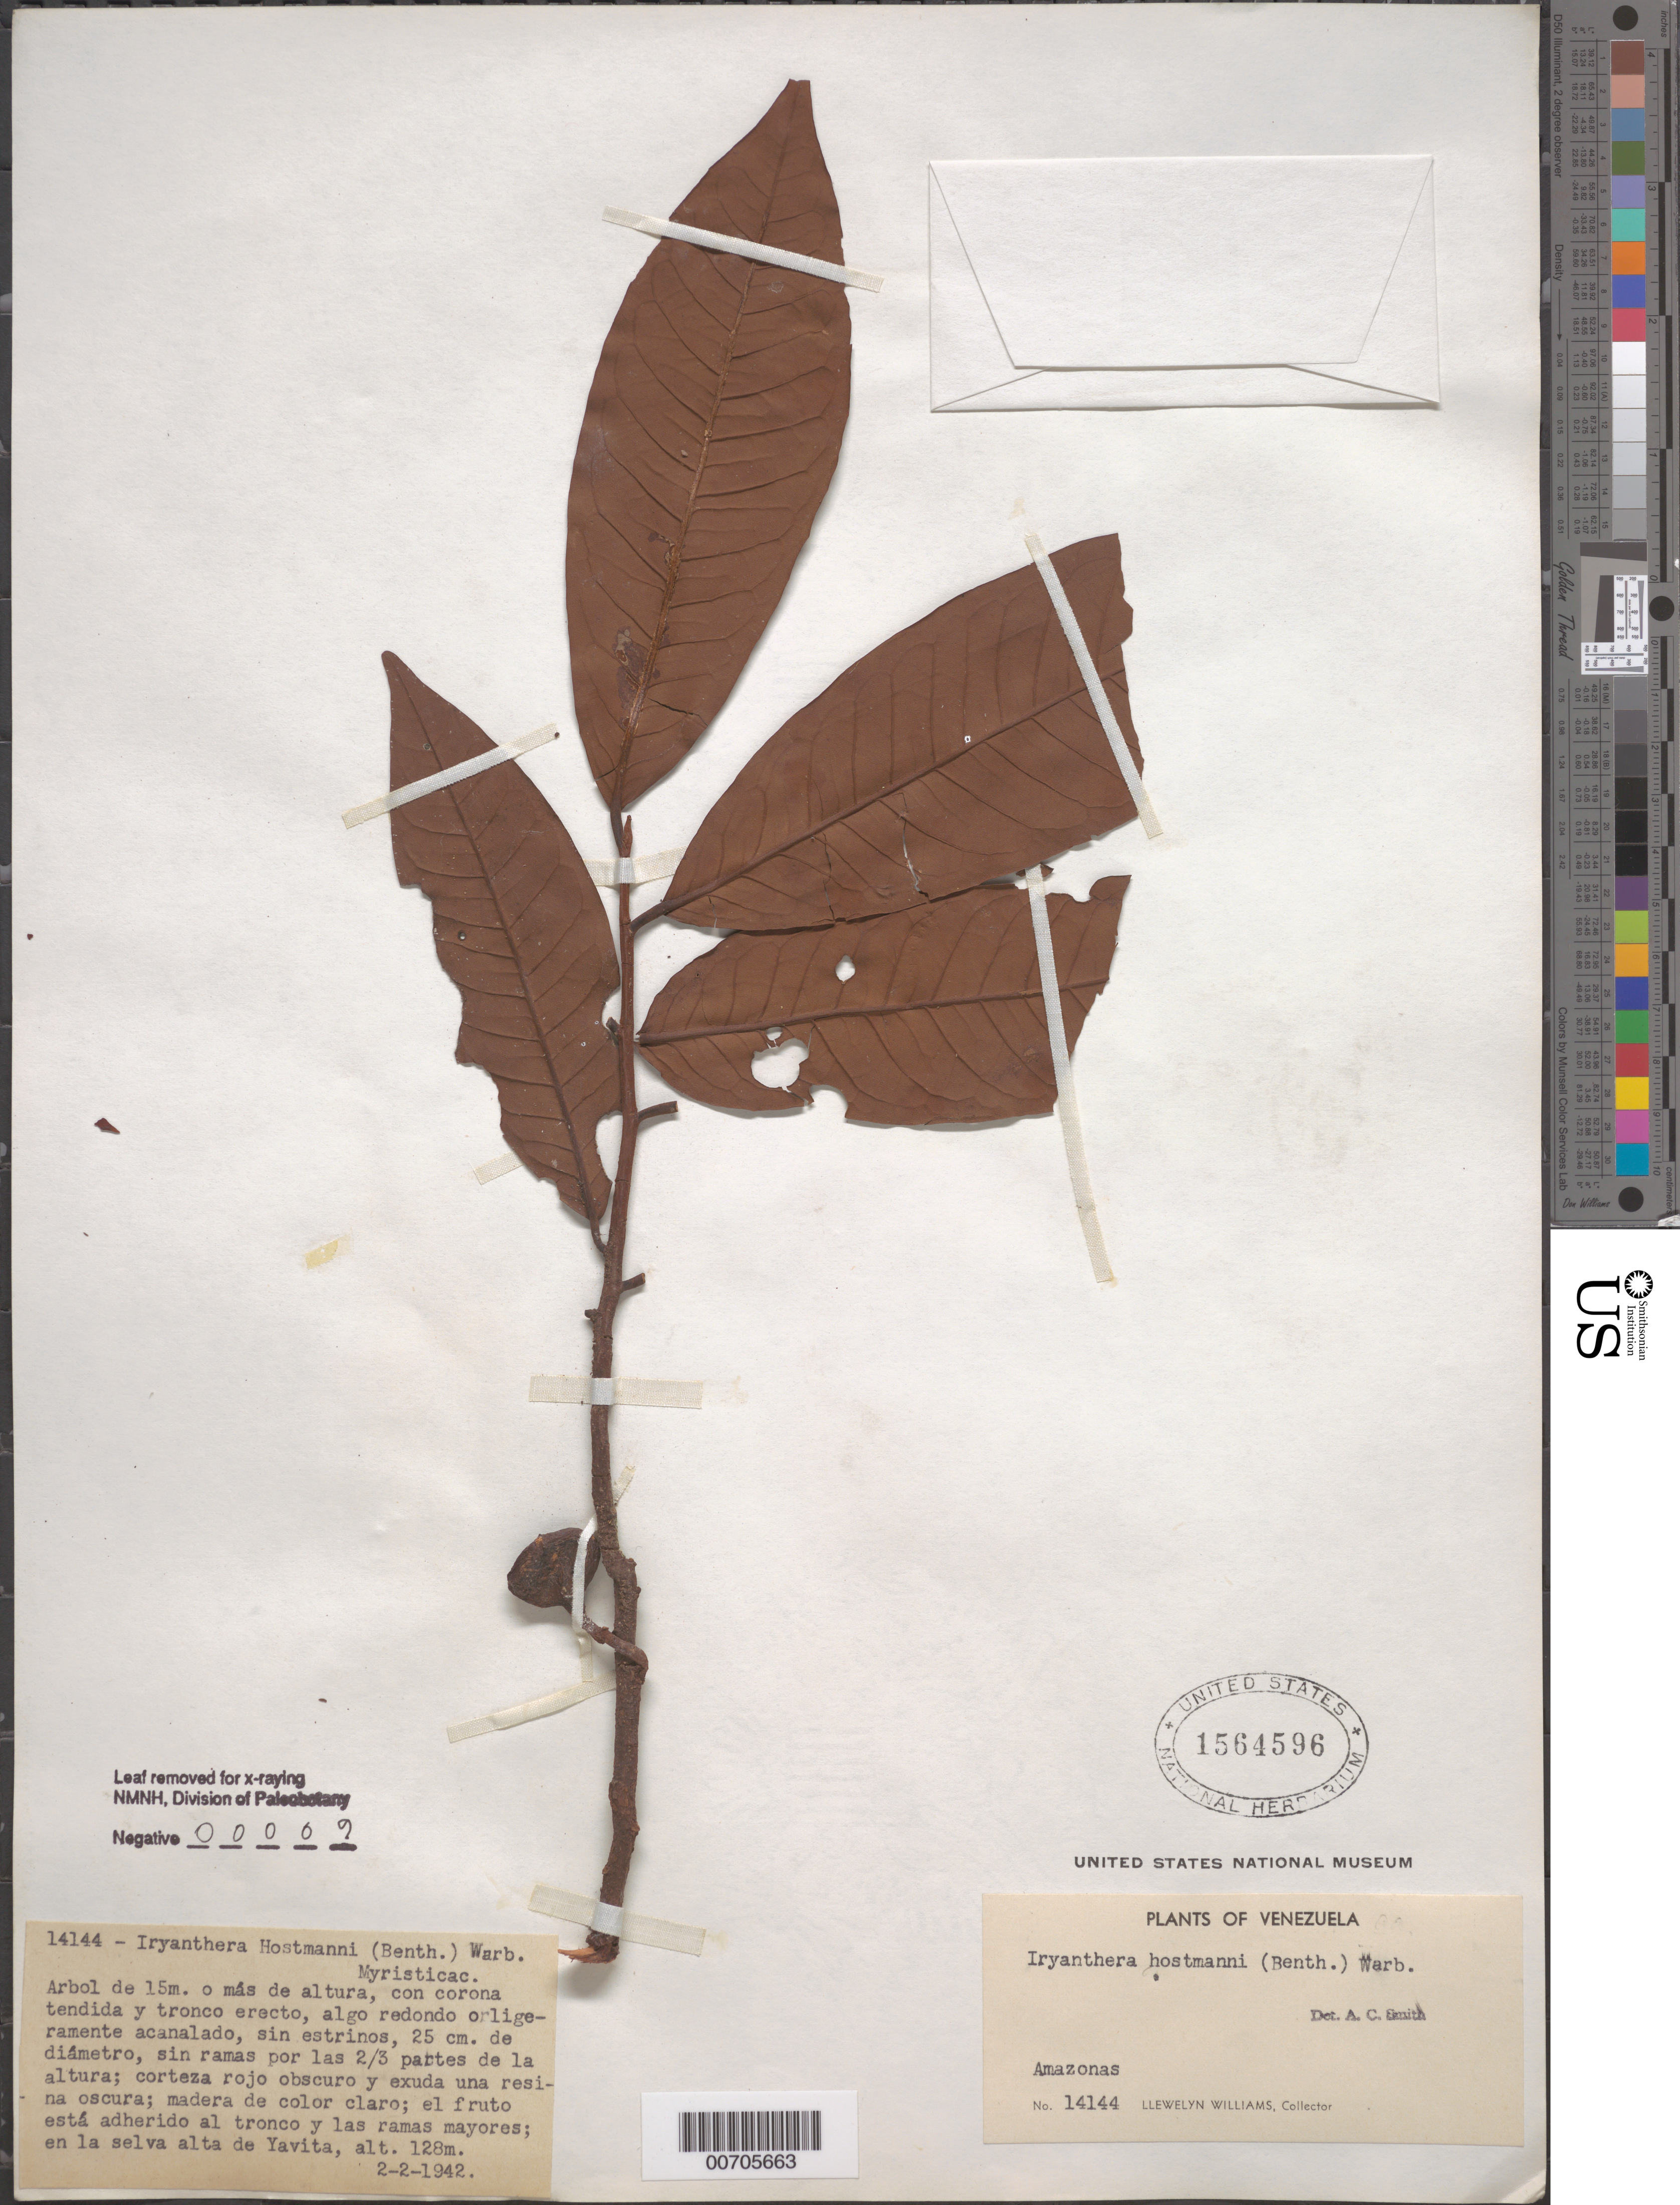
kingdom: Plantae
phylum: Tracheophyta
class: Magnoliopsida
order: Magnoliales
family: Myristicaceae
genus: Iryanthera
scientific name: Iryanthera hostmannii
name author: (Benth.) Warb.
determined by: Smith, A. C.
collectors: Ll. Williams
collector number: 14144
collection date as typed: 2-Feb-42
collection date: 1942-02-02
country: Venezuela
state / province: Amazonas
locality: Yavita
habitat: Forest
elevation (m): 128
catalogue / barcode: US 1564596